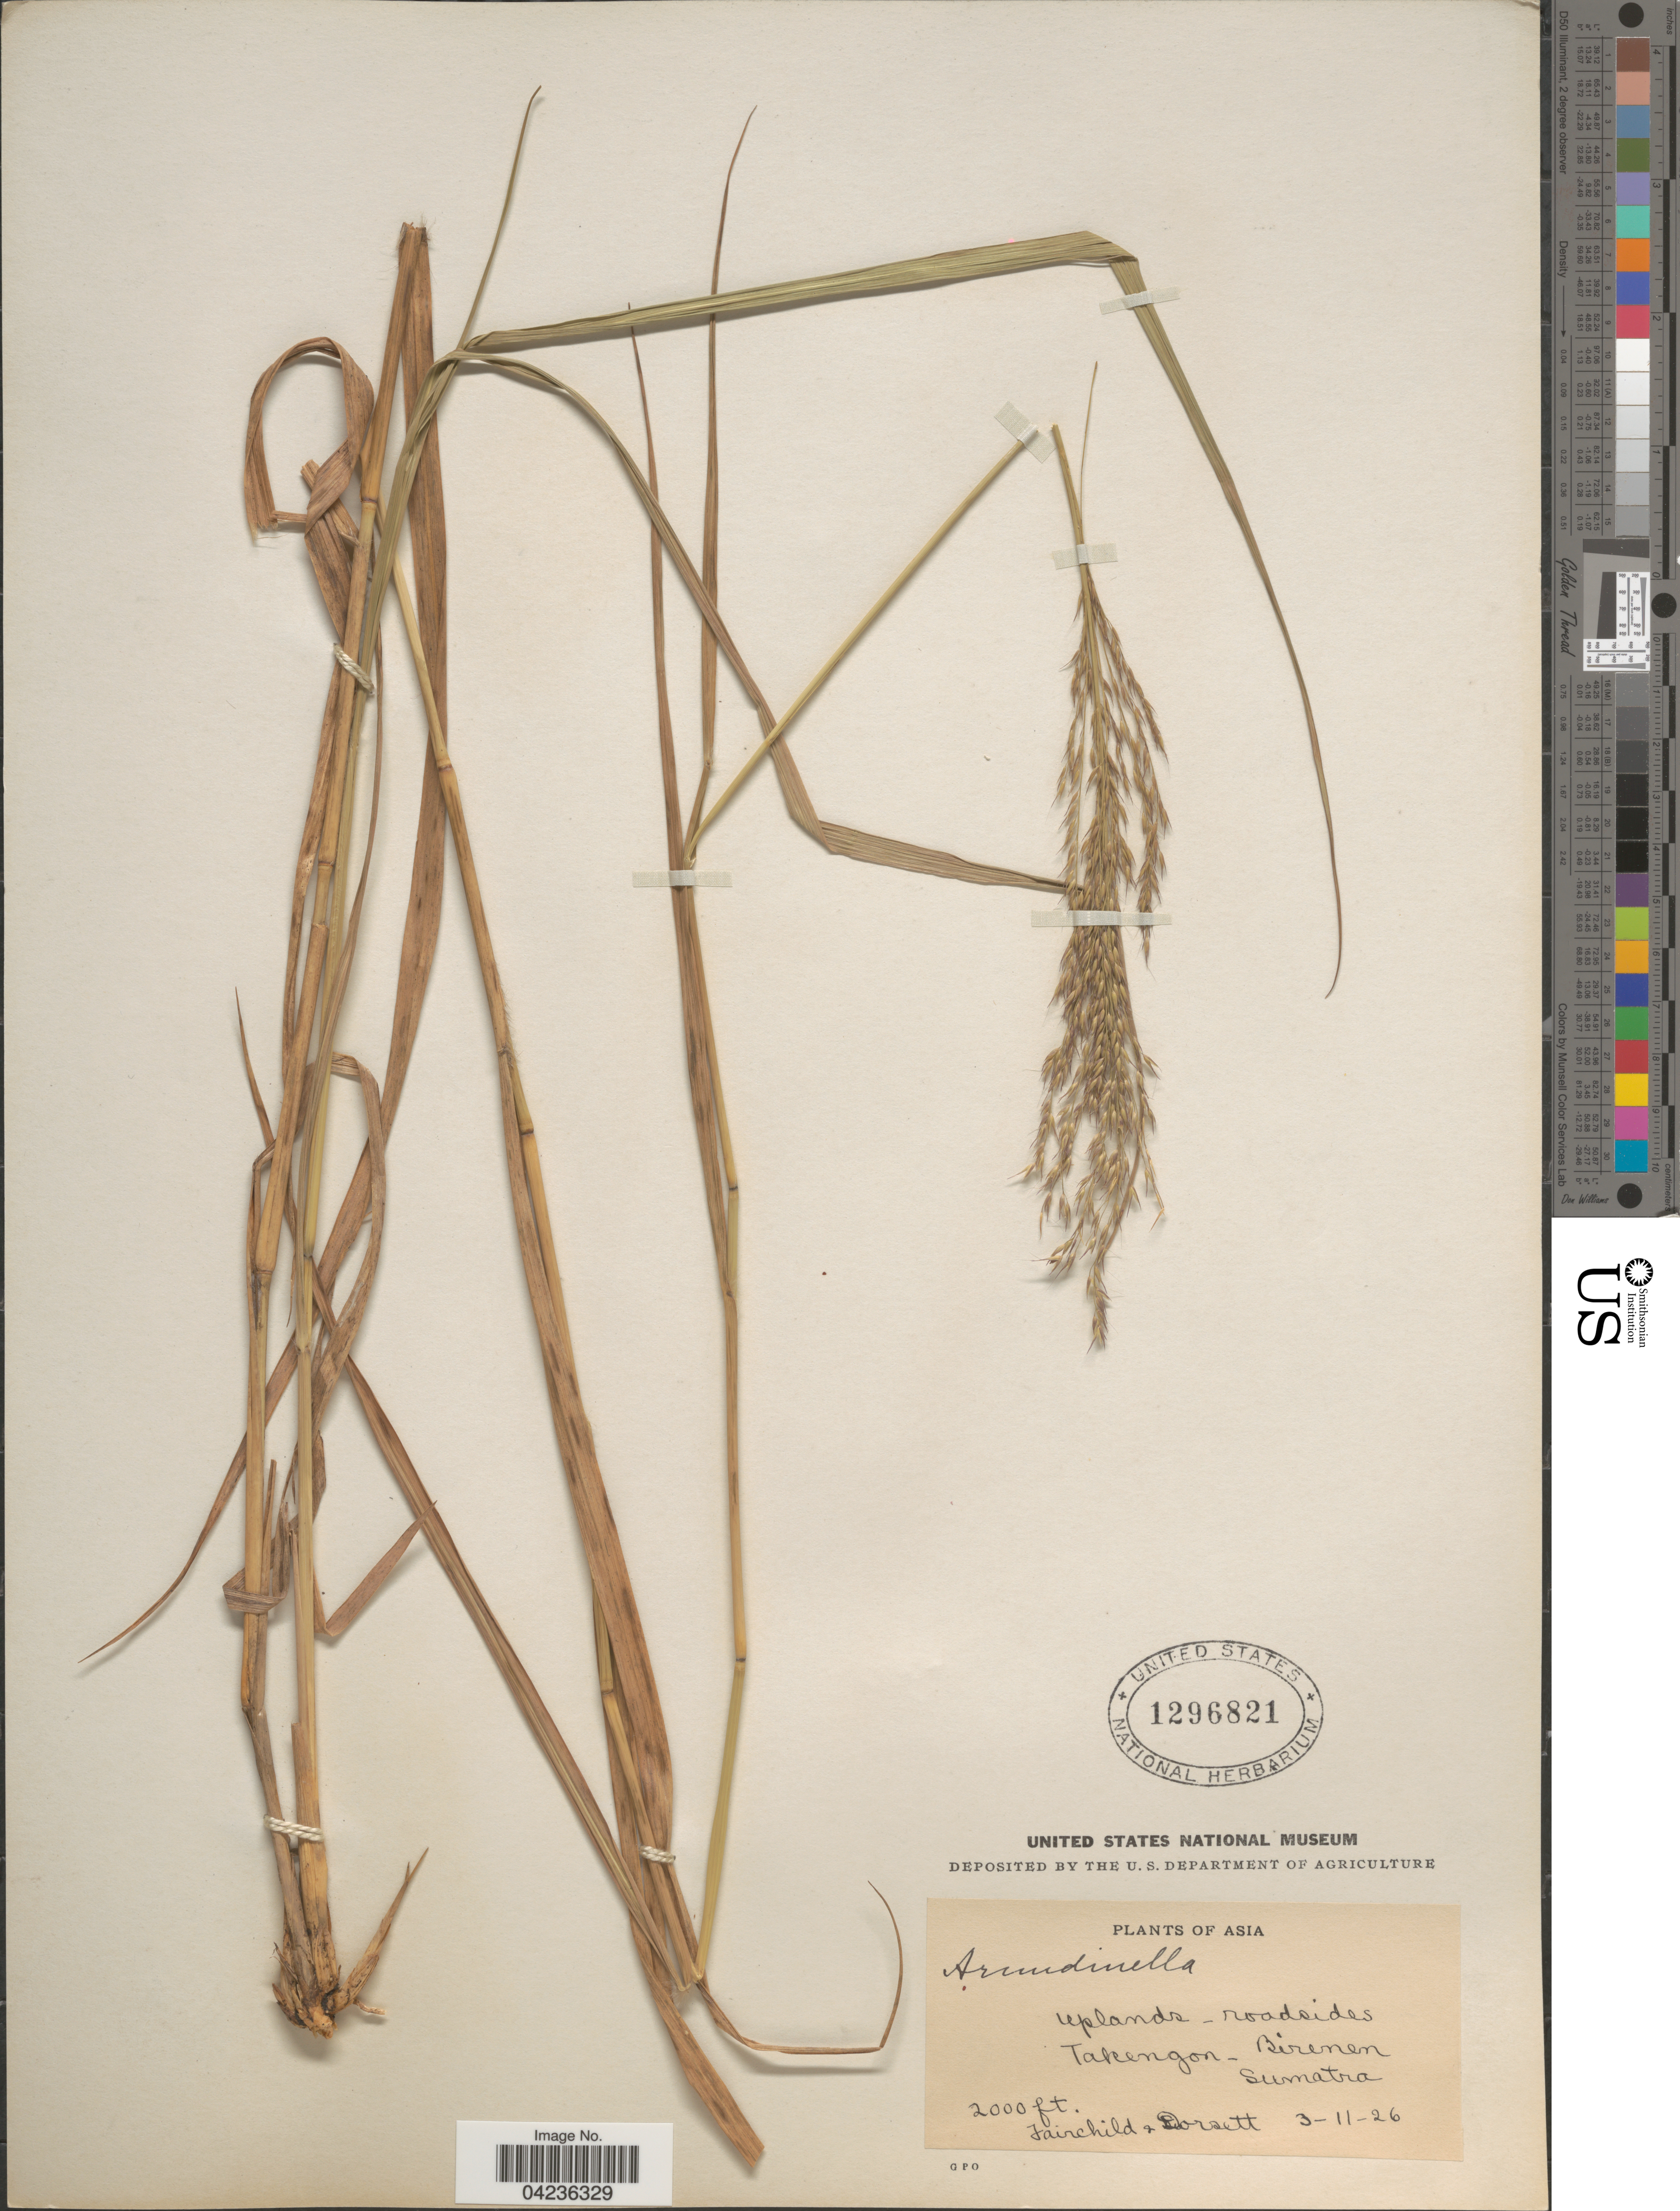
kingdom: Plantae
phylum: Tracheophyta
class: Liliopsida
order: Poales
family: Poaceae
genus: Arundinella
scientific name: Arundinella setosa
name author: Trin.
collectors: -. Fairchild & -- Dorsett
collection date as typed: Transcribed d/m/y: 3/11/26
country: Indonesia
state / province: Sumatra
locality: Uplands - roadsides Takengon - Birenen.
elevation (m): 610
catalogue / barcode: US 1296821